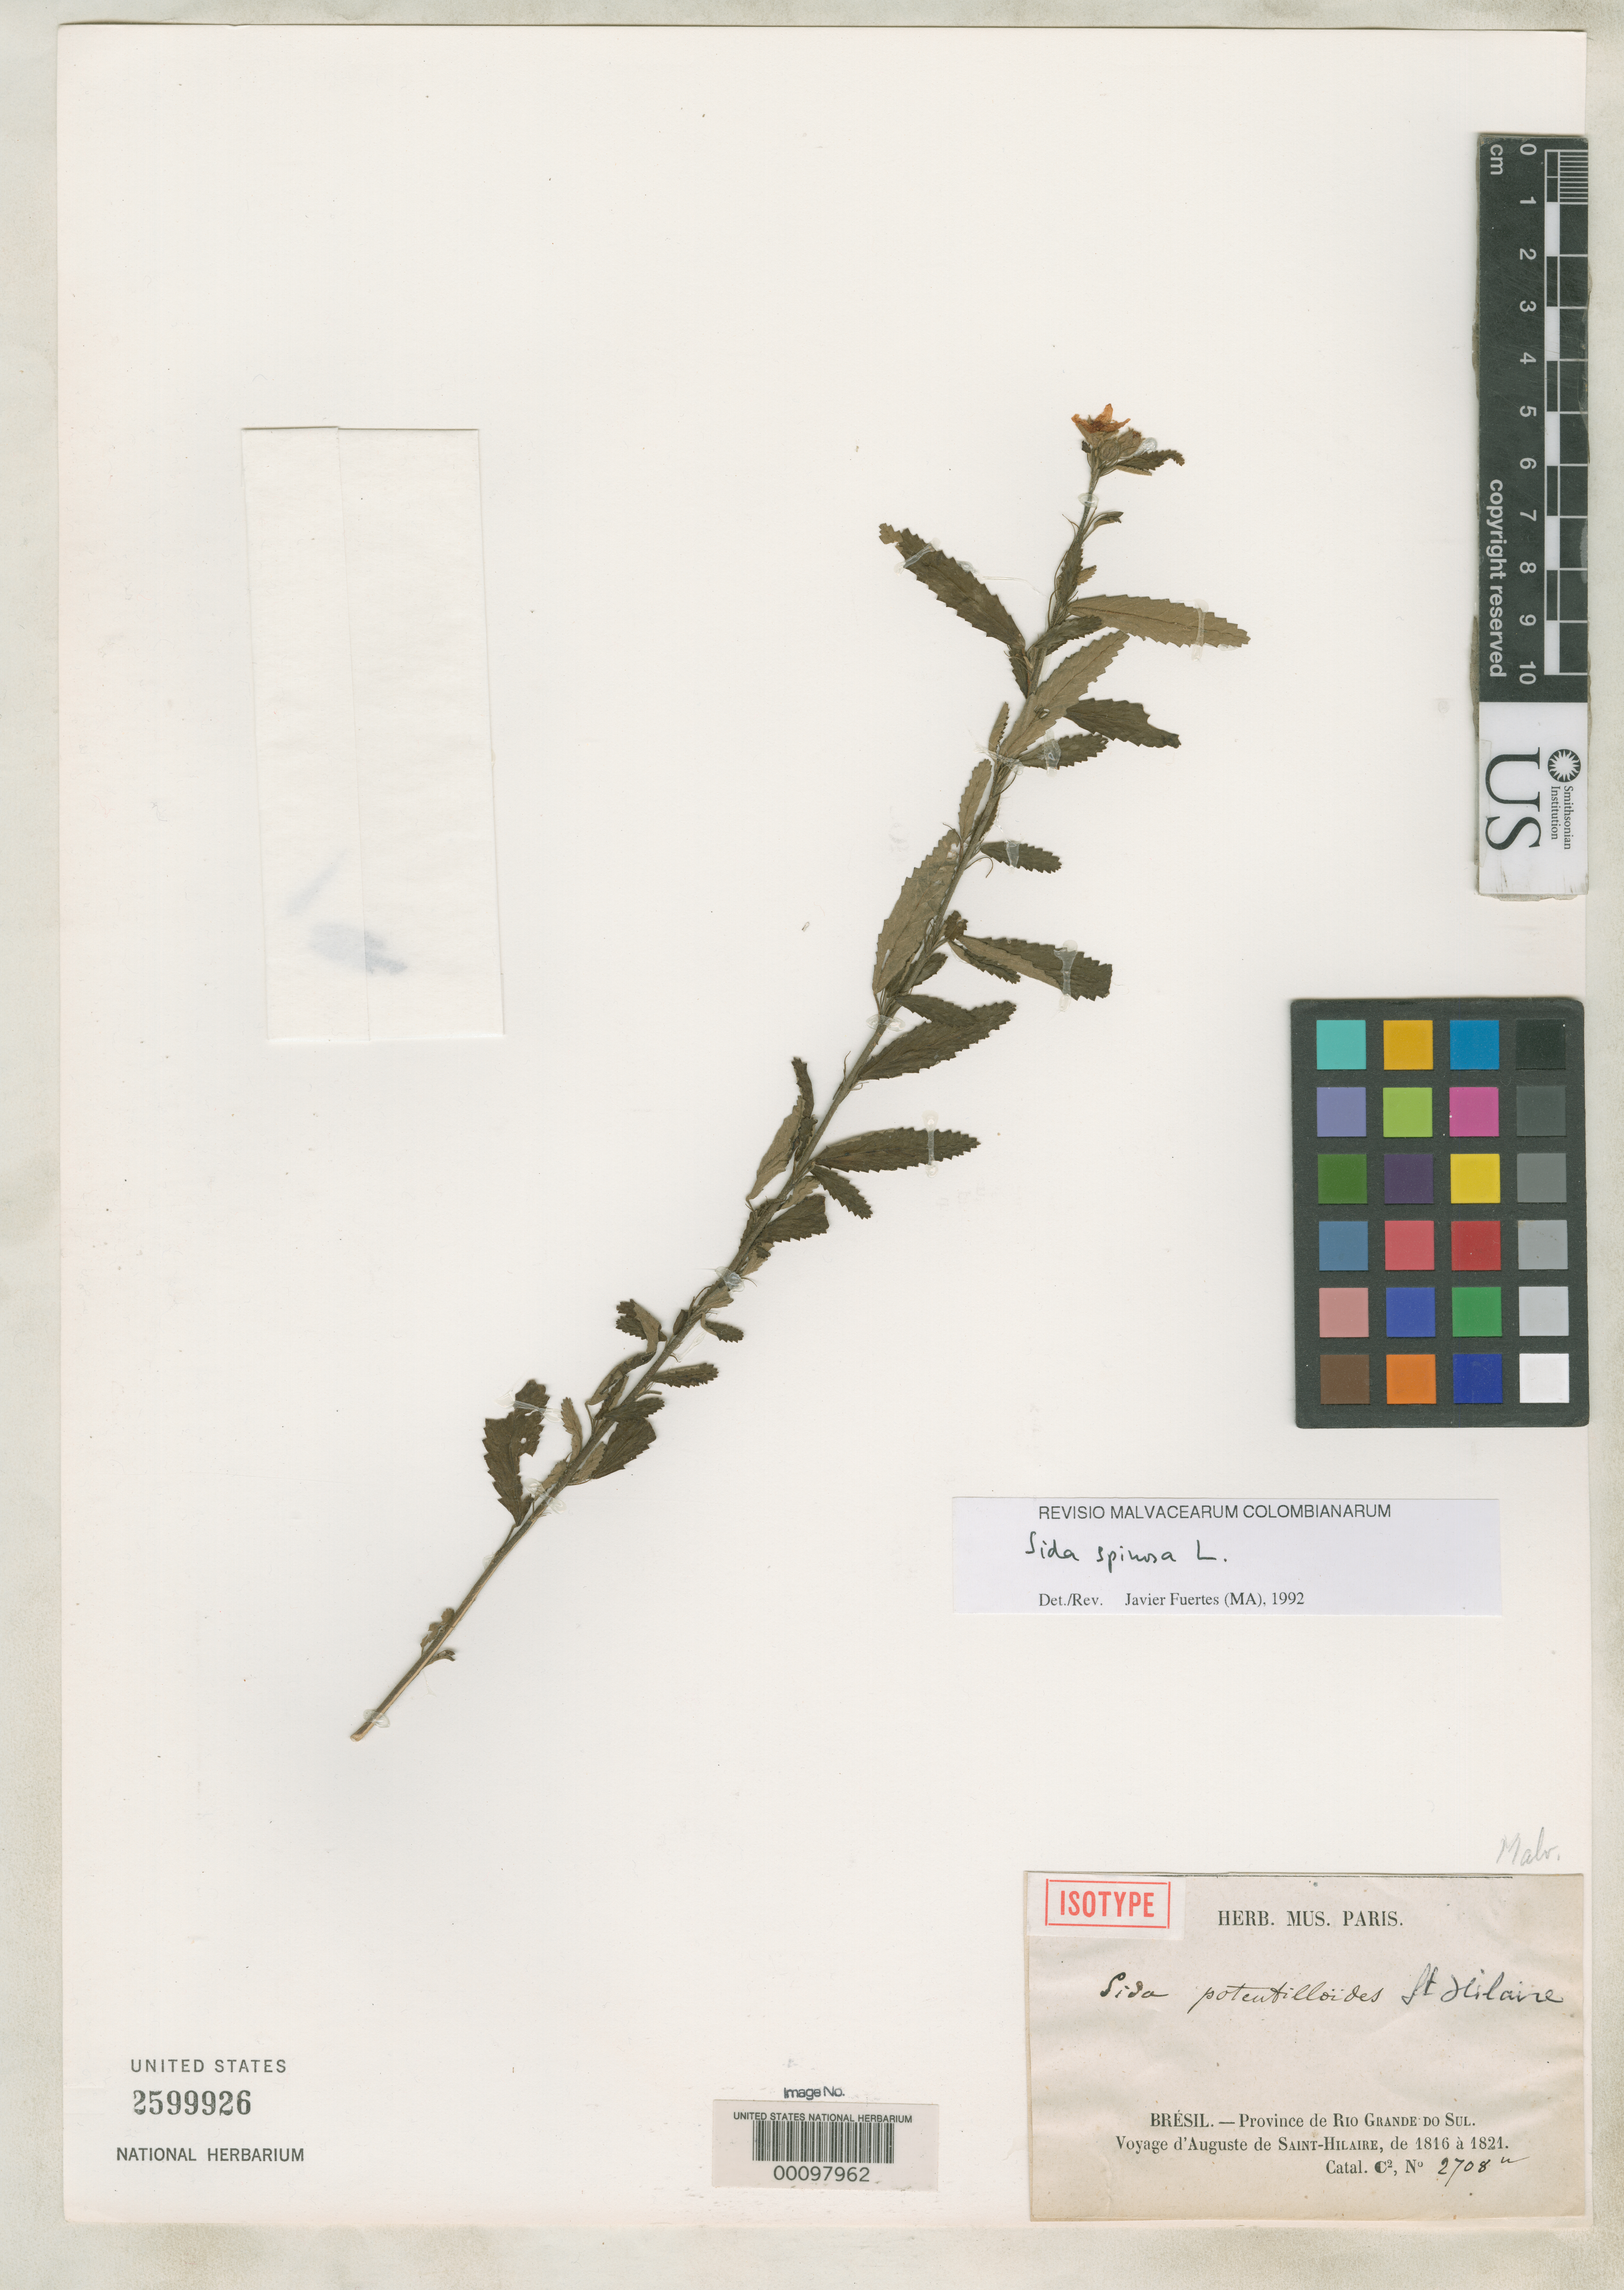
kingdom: Plantae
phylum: Tracheophyta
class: Magnoliopsida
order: Malvales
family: Malvaceae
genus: Sida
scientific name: Sida potentilloides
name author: A. St.-Hil.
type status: Isotype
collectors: A. F. C. P. de Saint-Hilaire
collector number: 2708 a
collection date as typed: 1816 to -- --- 1821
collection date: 1816/1821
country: Brazil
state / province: Rio Grande do Sul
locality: Near San Nicolas.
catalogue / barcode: US 2599926